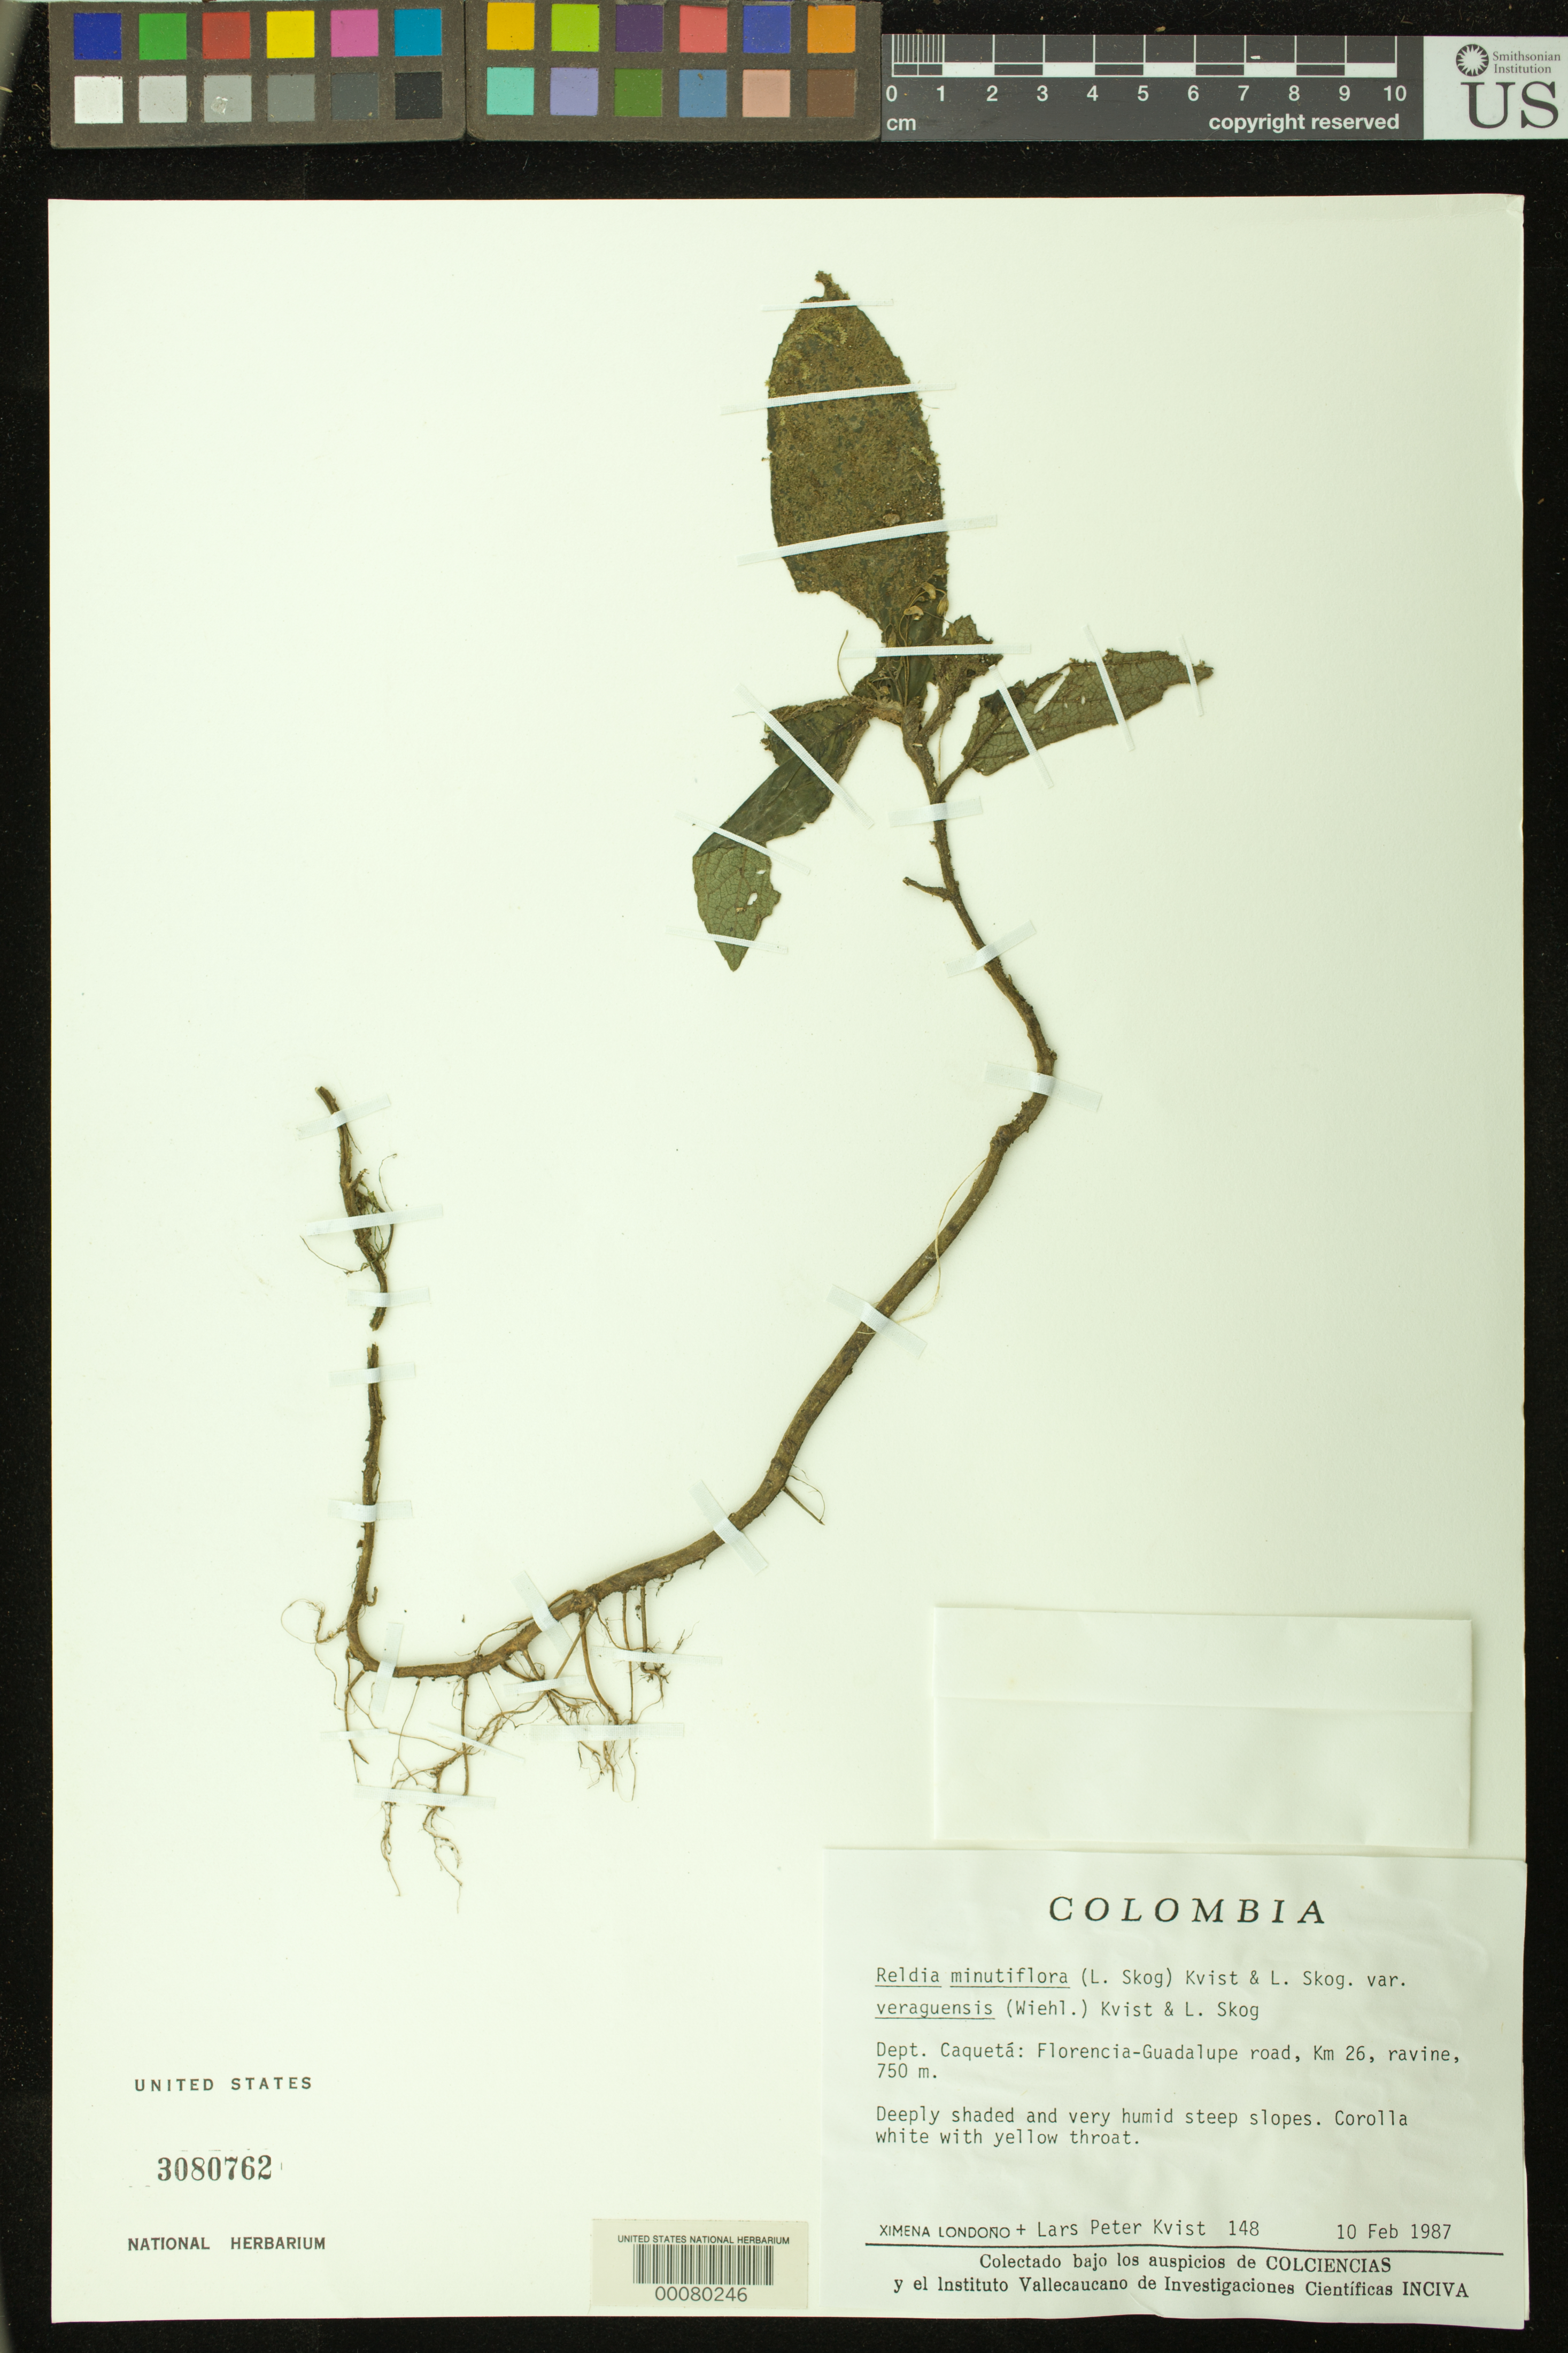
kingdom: Plantae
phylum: Tracheophyta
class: Magnoliopsida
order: Lamiales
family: Gesneriaceae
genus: Reldia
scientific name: Reldia minutiflora var. veraguensis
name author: (Wiehler) L.P. Kvist & L.E. Skog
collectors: X. Londoño & L. P. Kvist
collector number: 148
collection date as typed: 10 Feb 1987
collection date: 1987-02-10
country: Colombia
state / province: Caquetá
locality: Florencia - Guadalupe road, km 26, ravine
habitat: ravine; deeply shaded and very humid steep slopes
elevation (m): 750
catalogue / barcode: US 3080762